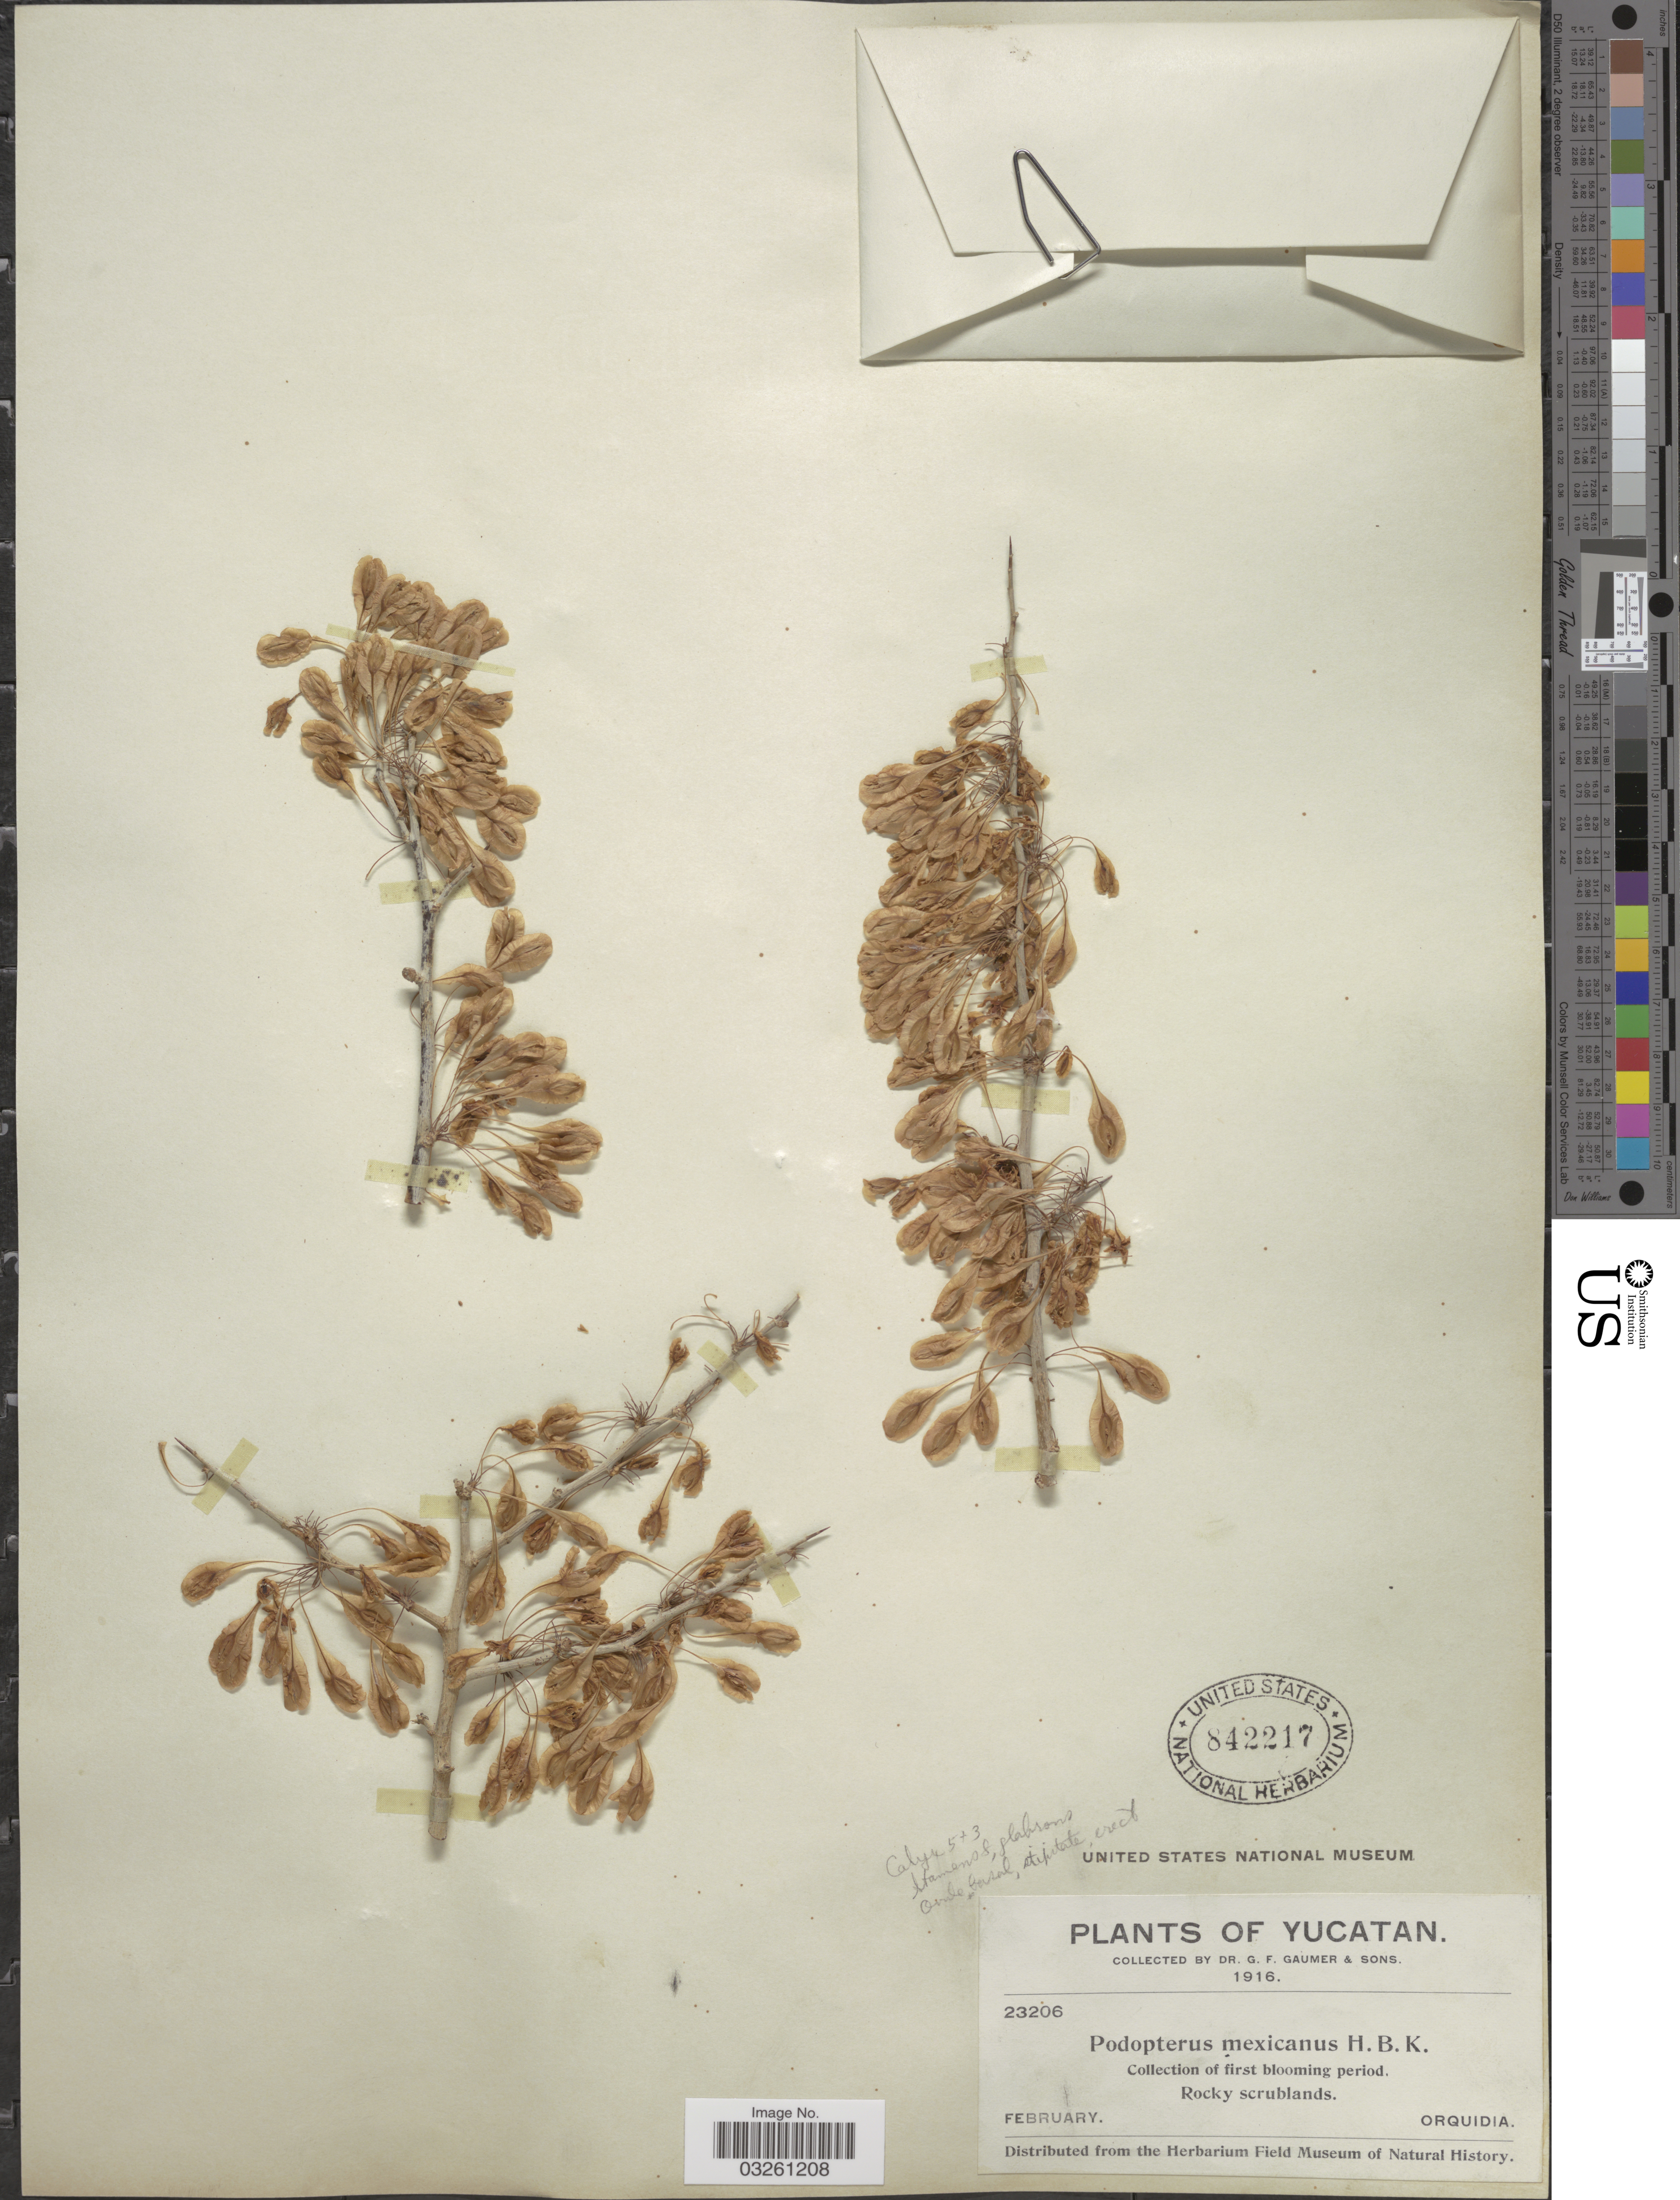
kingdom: Plantae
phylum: Tracheophyta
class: Magnoliopsida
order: Caryophyllales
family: Polygonaceae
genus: Podopterus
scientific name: Podopterus mexicanus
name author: Bonpl.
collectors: G. F. Gaumer & Sons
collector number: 23206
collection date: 1916-02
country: Mexico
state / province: Yucatán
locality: Rocky scrublands. Orquidia.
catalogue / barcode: US 842217